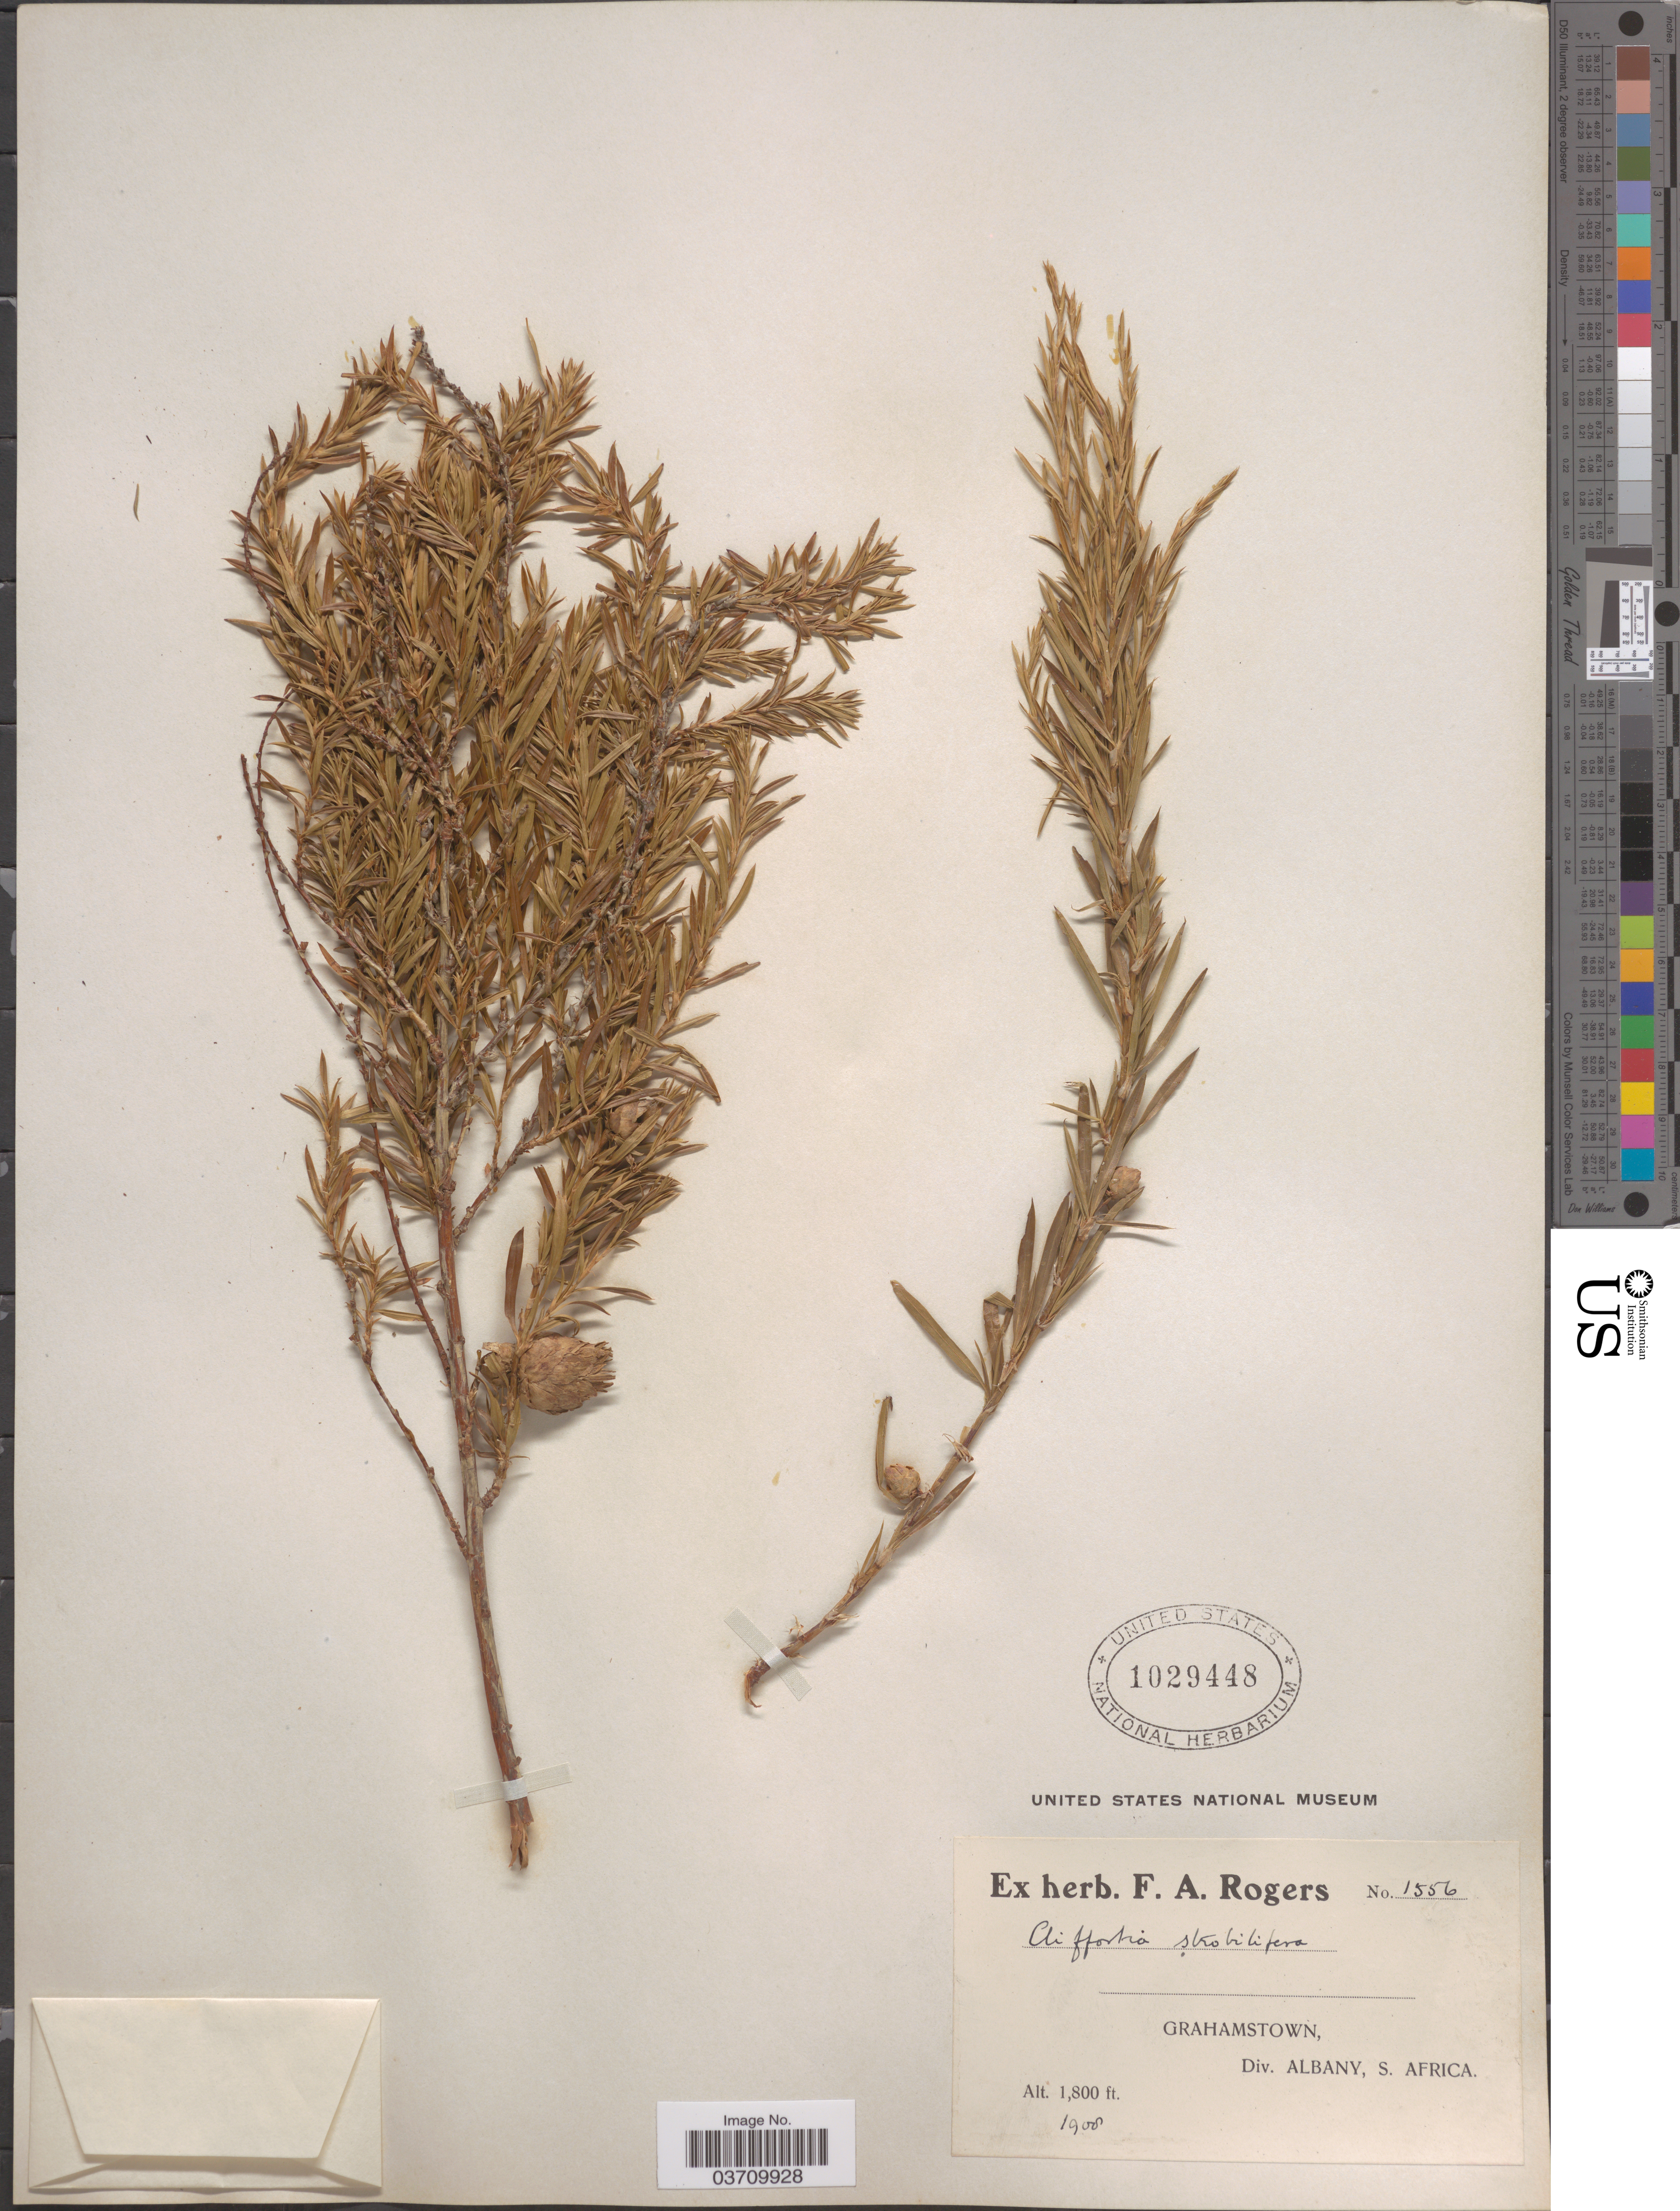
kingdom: Plantae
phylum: Tracheophyta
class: Magnoliopsida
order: Rosales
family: Rosaceae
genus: Cliffortia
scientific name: Cliffortia strobilifera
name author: Murr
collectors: ex herb. F. A. Rogers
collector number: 1556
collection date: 1908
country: South Africa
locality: Grahamstown, Div. Albany, S. Africa.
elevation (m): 549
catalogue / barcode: US 1029448